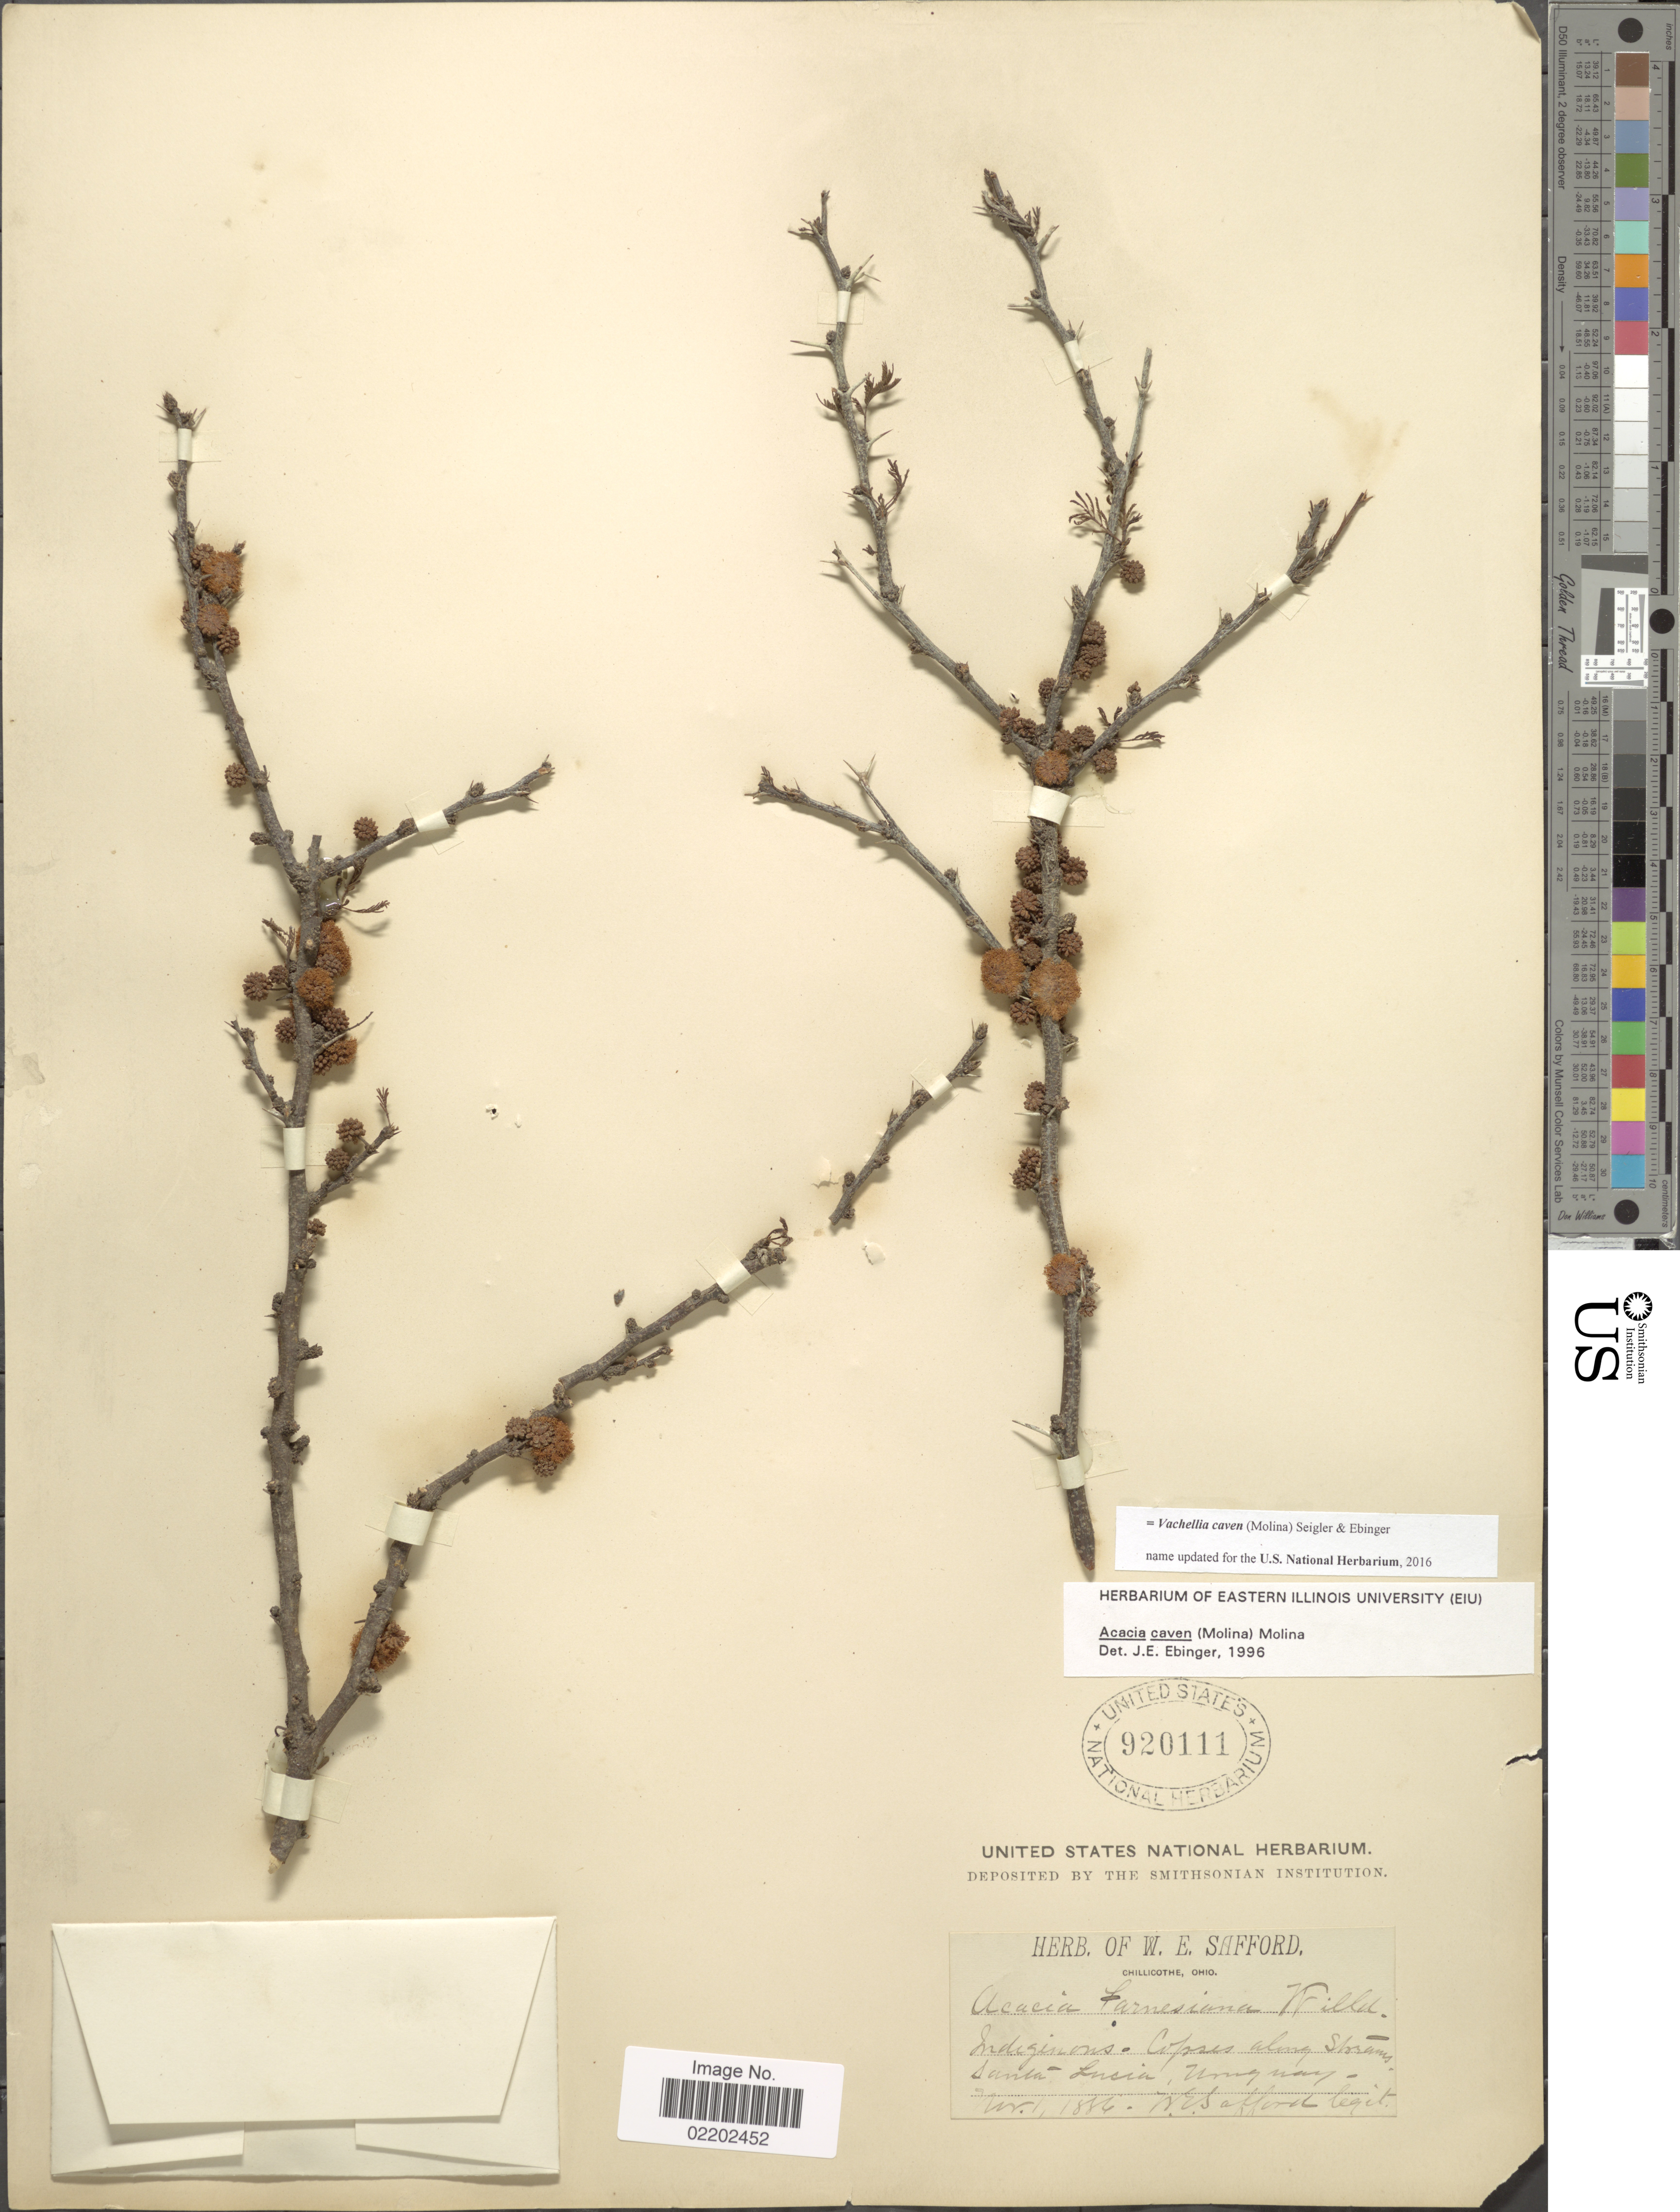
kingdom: Plantae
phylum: Tracheophyta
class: Magnoliopsida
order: Fabales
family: Fabaceae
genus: Vachellia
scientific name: Vachellia caven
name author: (Molina) Seigler & Ebinger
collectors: W. E. Safford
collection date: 1886-03-01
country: Uruguay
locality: Santa-Lucia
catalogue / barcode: US 920111